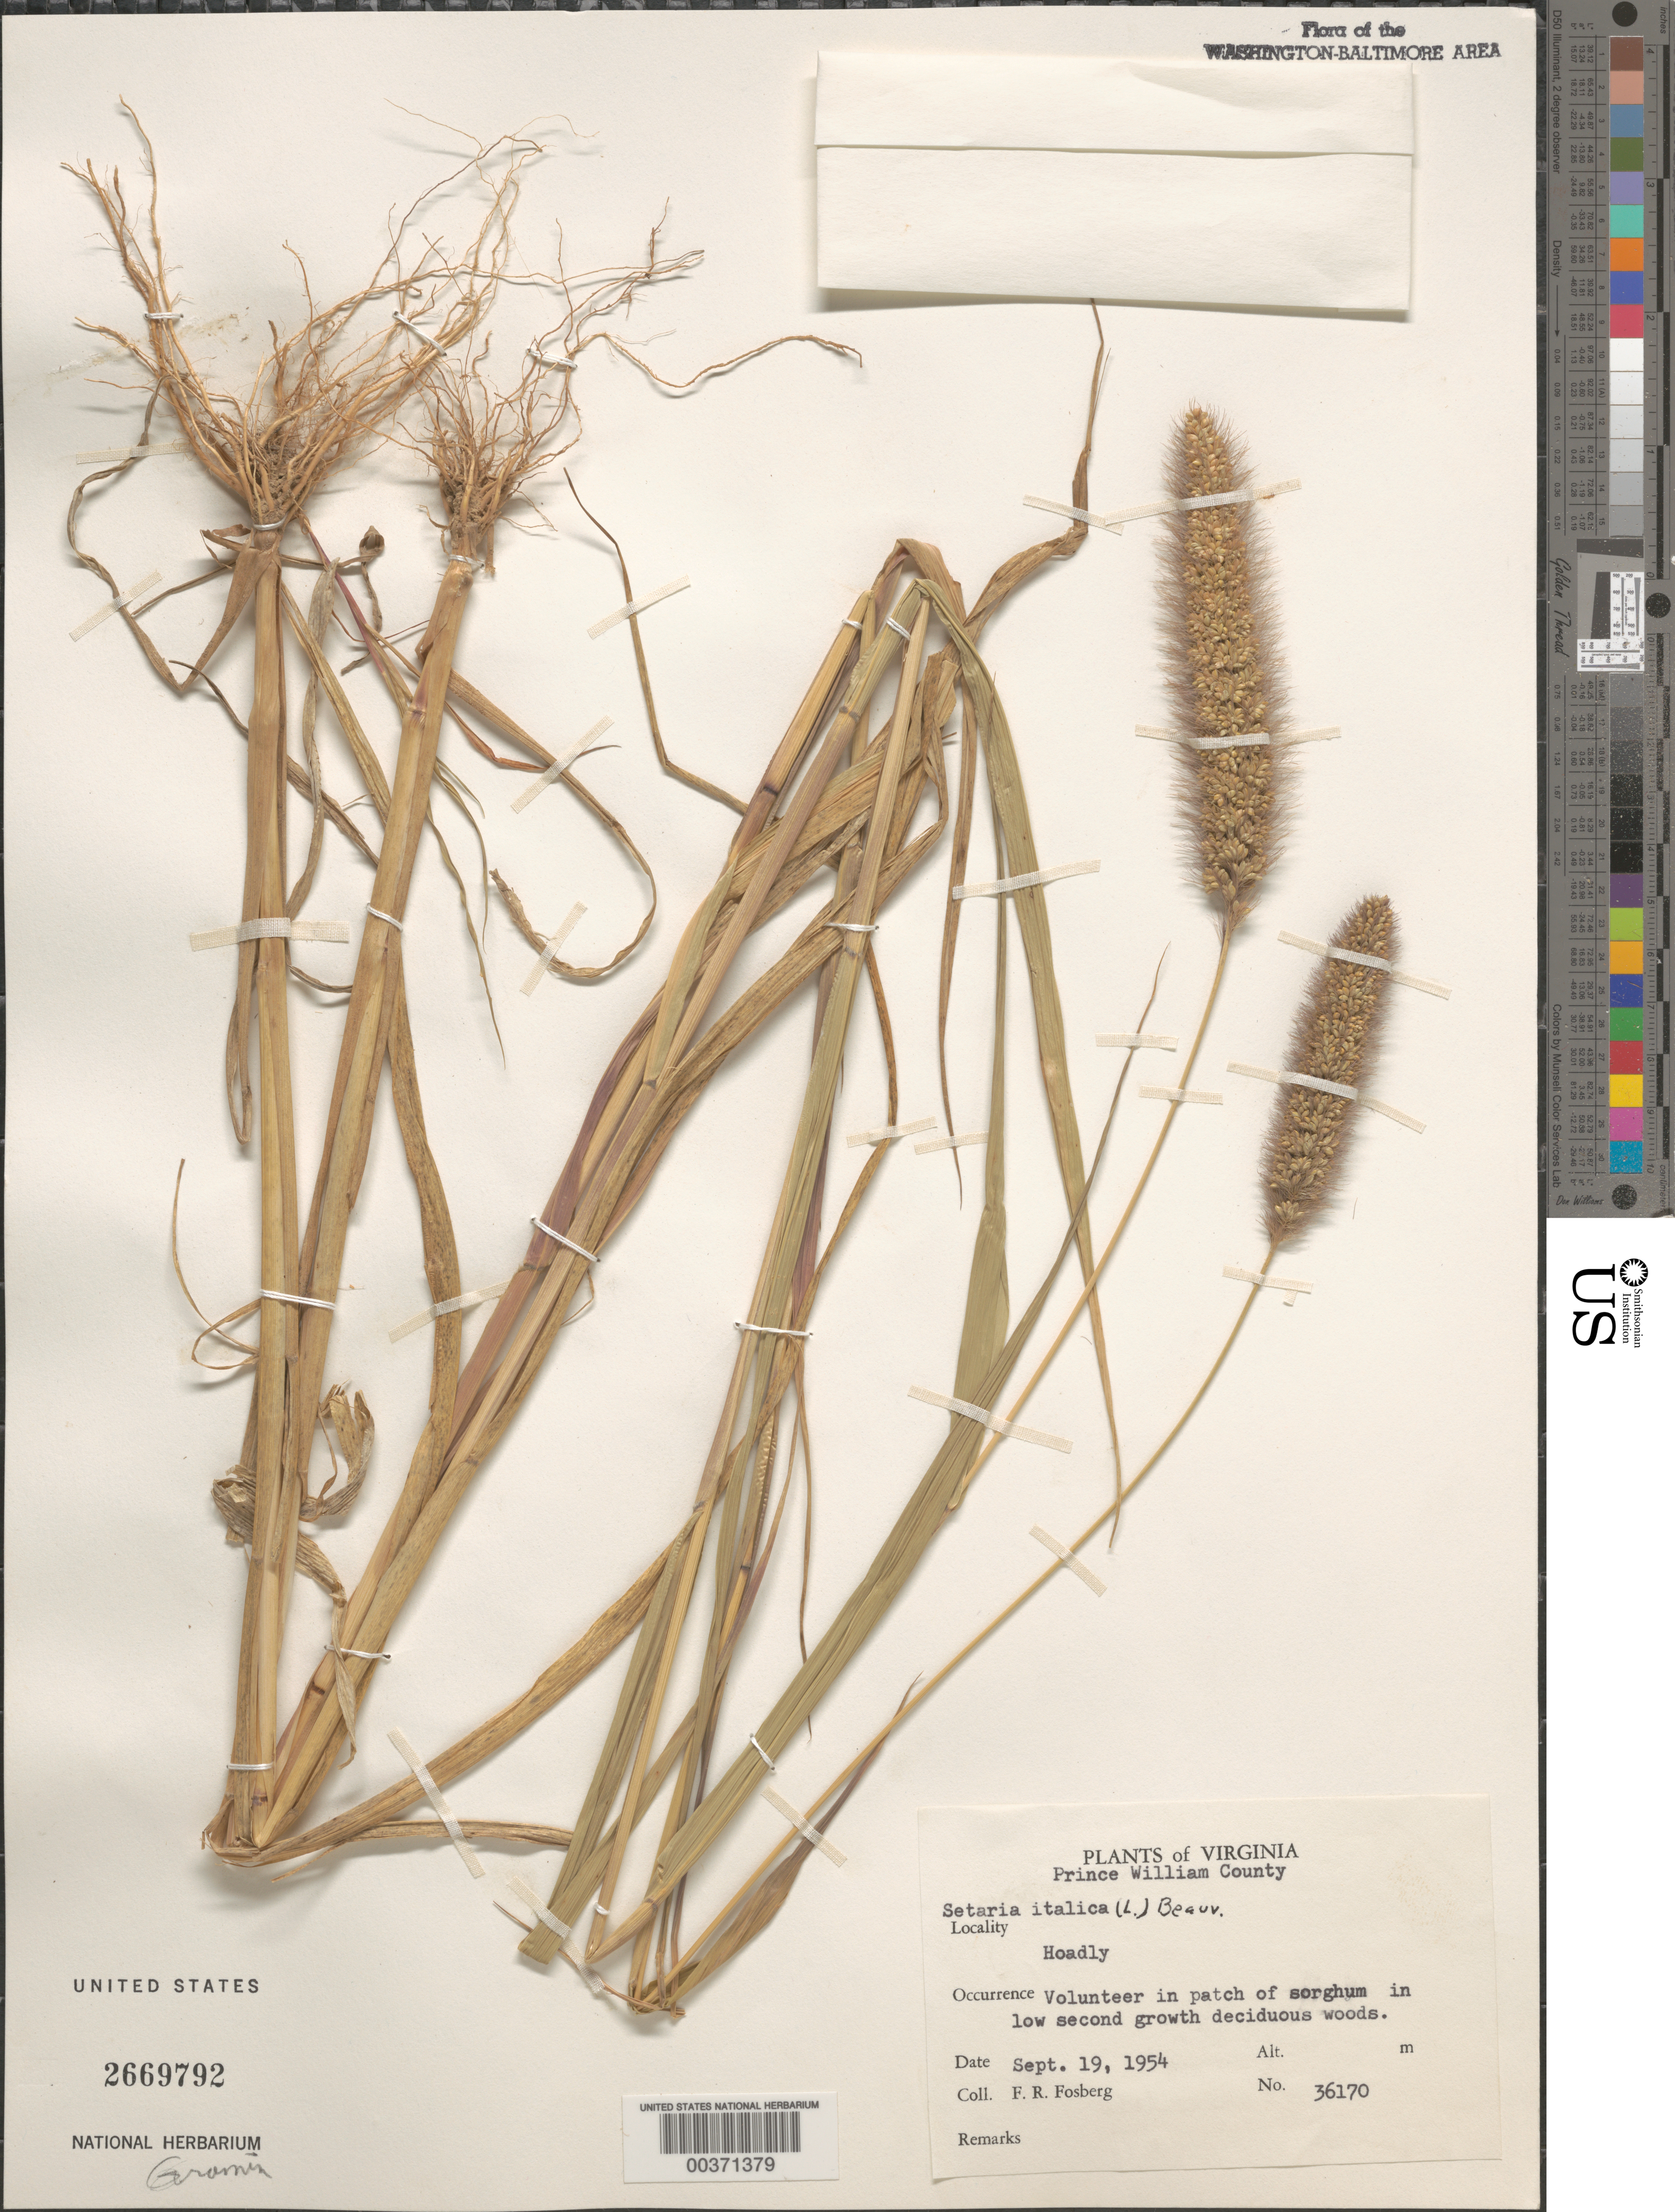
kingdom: Plantae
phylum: Tracheophyta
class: Liliopsida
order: Poales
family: Poaceae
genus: Setaria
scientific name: Setaria italica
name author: (L.) P. Beauv.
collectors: F. R. Fosberg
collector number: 36170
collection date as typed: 19 Sep 1954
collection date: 1954-09-19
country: United States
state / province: Virginia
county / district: Prince William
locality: Hoadly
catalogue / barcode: US 2669792